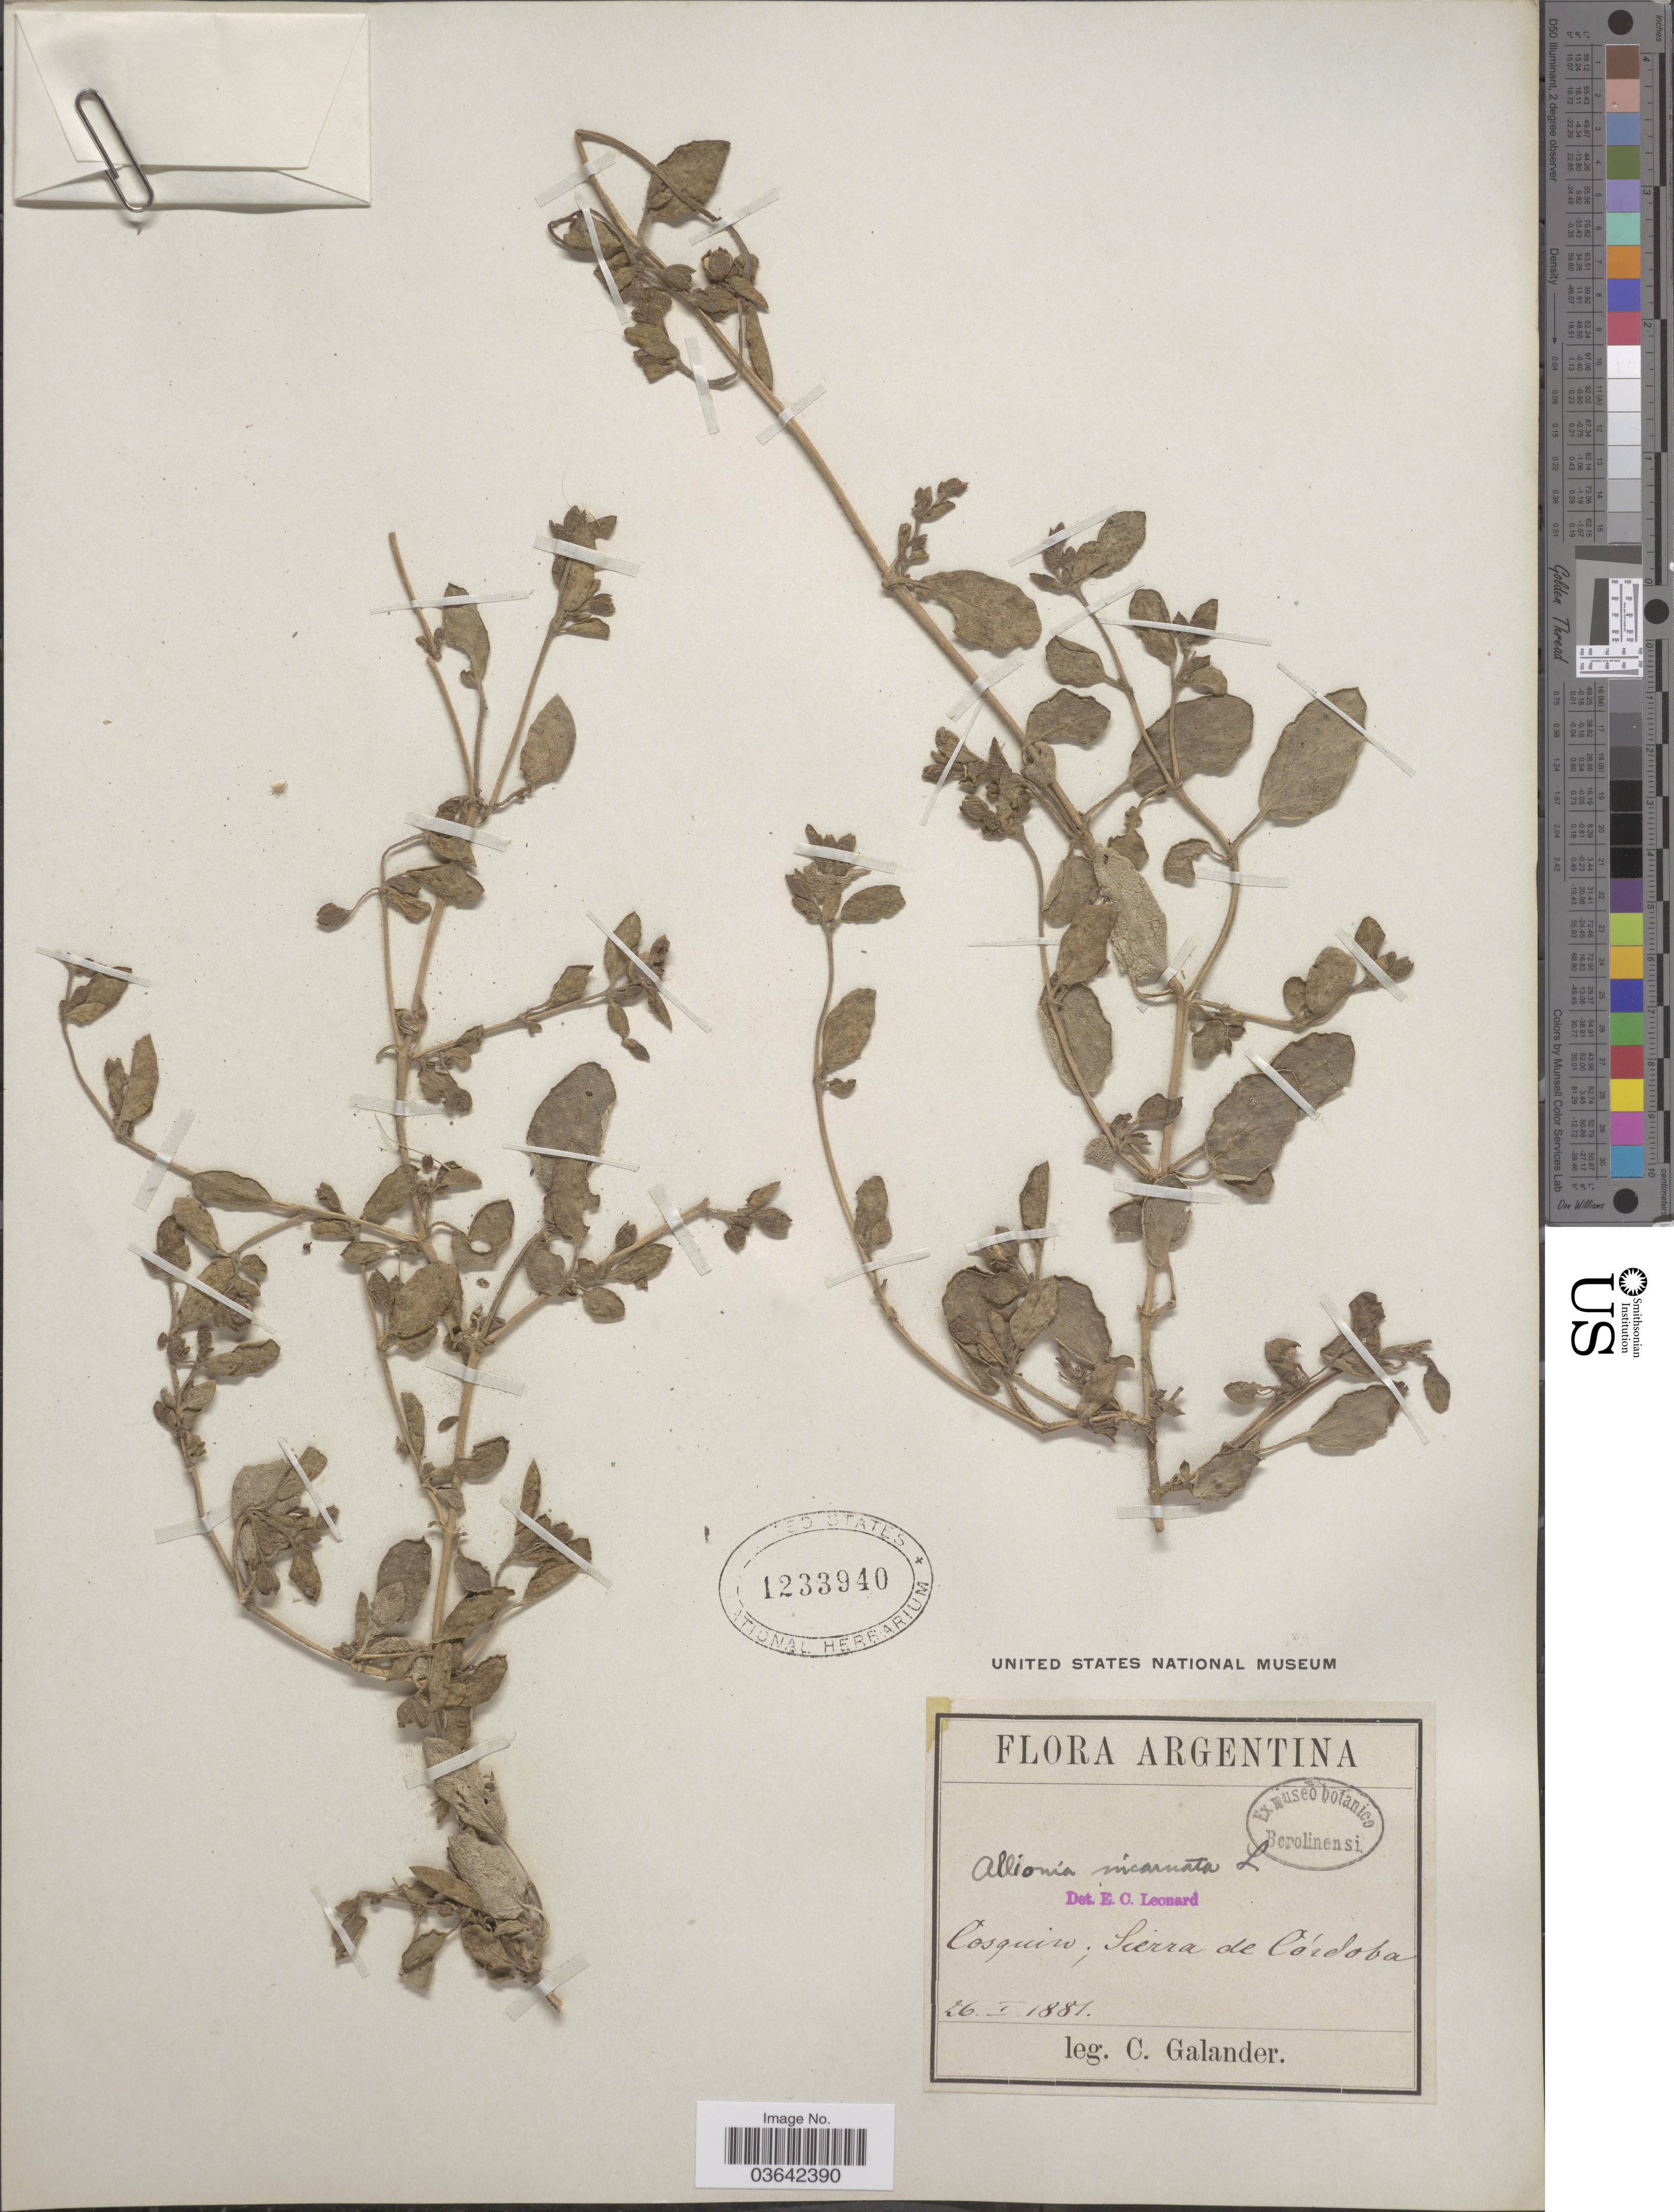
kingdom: Plantae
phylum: Tracheophyta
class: Magnoliopsida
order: Caryophyllales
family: Nyctaginaceae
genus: Allionia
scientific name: Allionia incarnata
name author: L.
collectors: C. Galander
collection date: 1881-01-26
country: Argentina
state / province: Cordoba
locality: Cosquino, Sierra de Córdoba.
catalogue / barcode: US 1233940